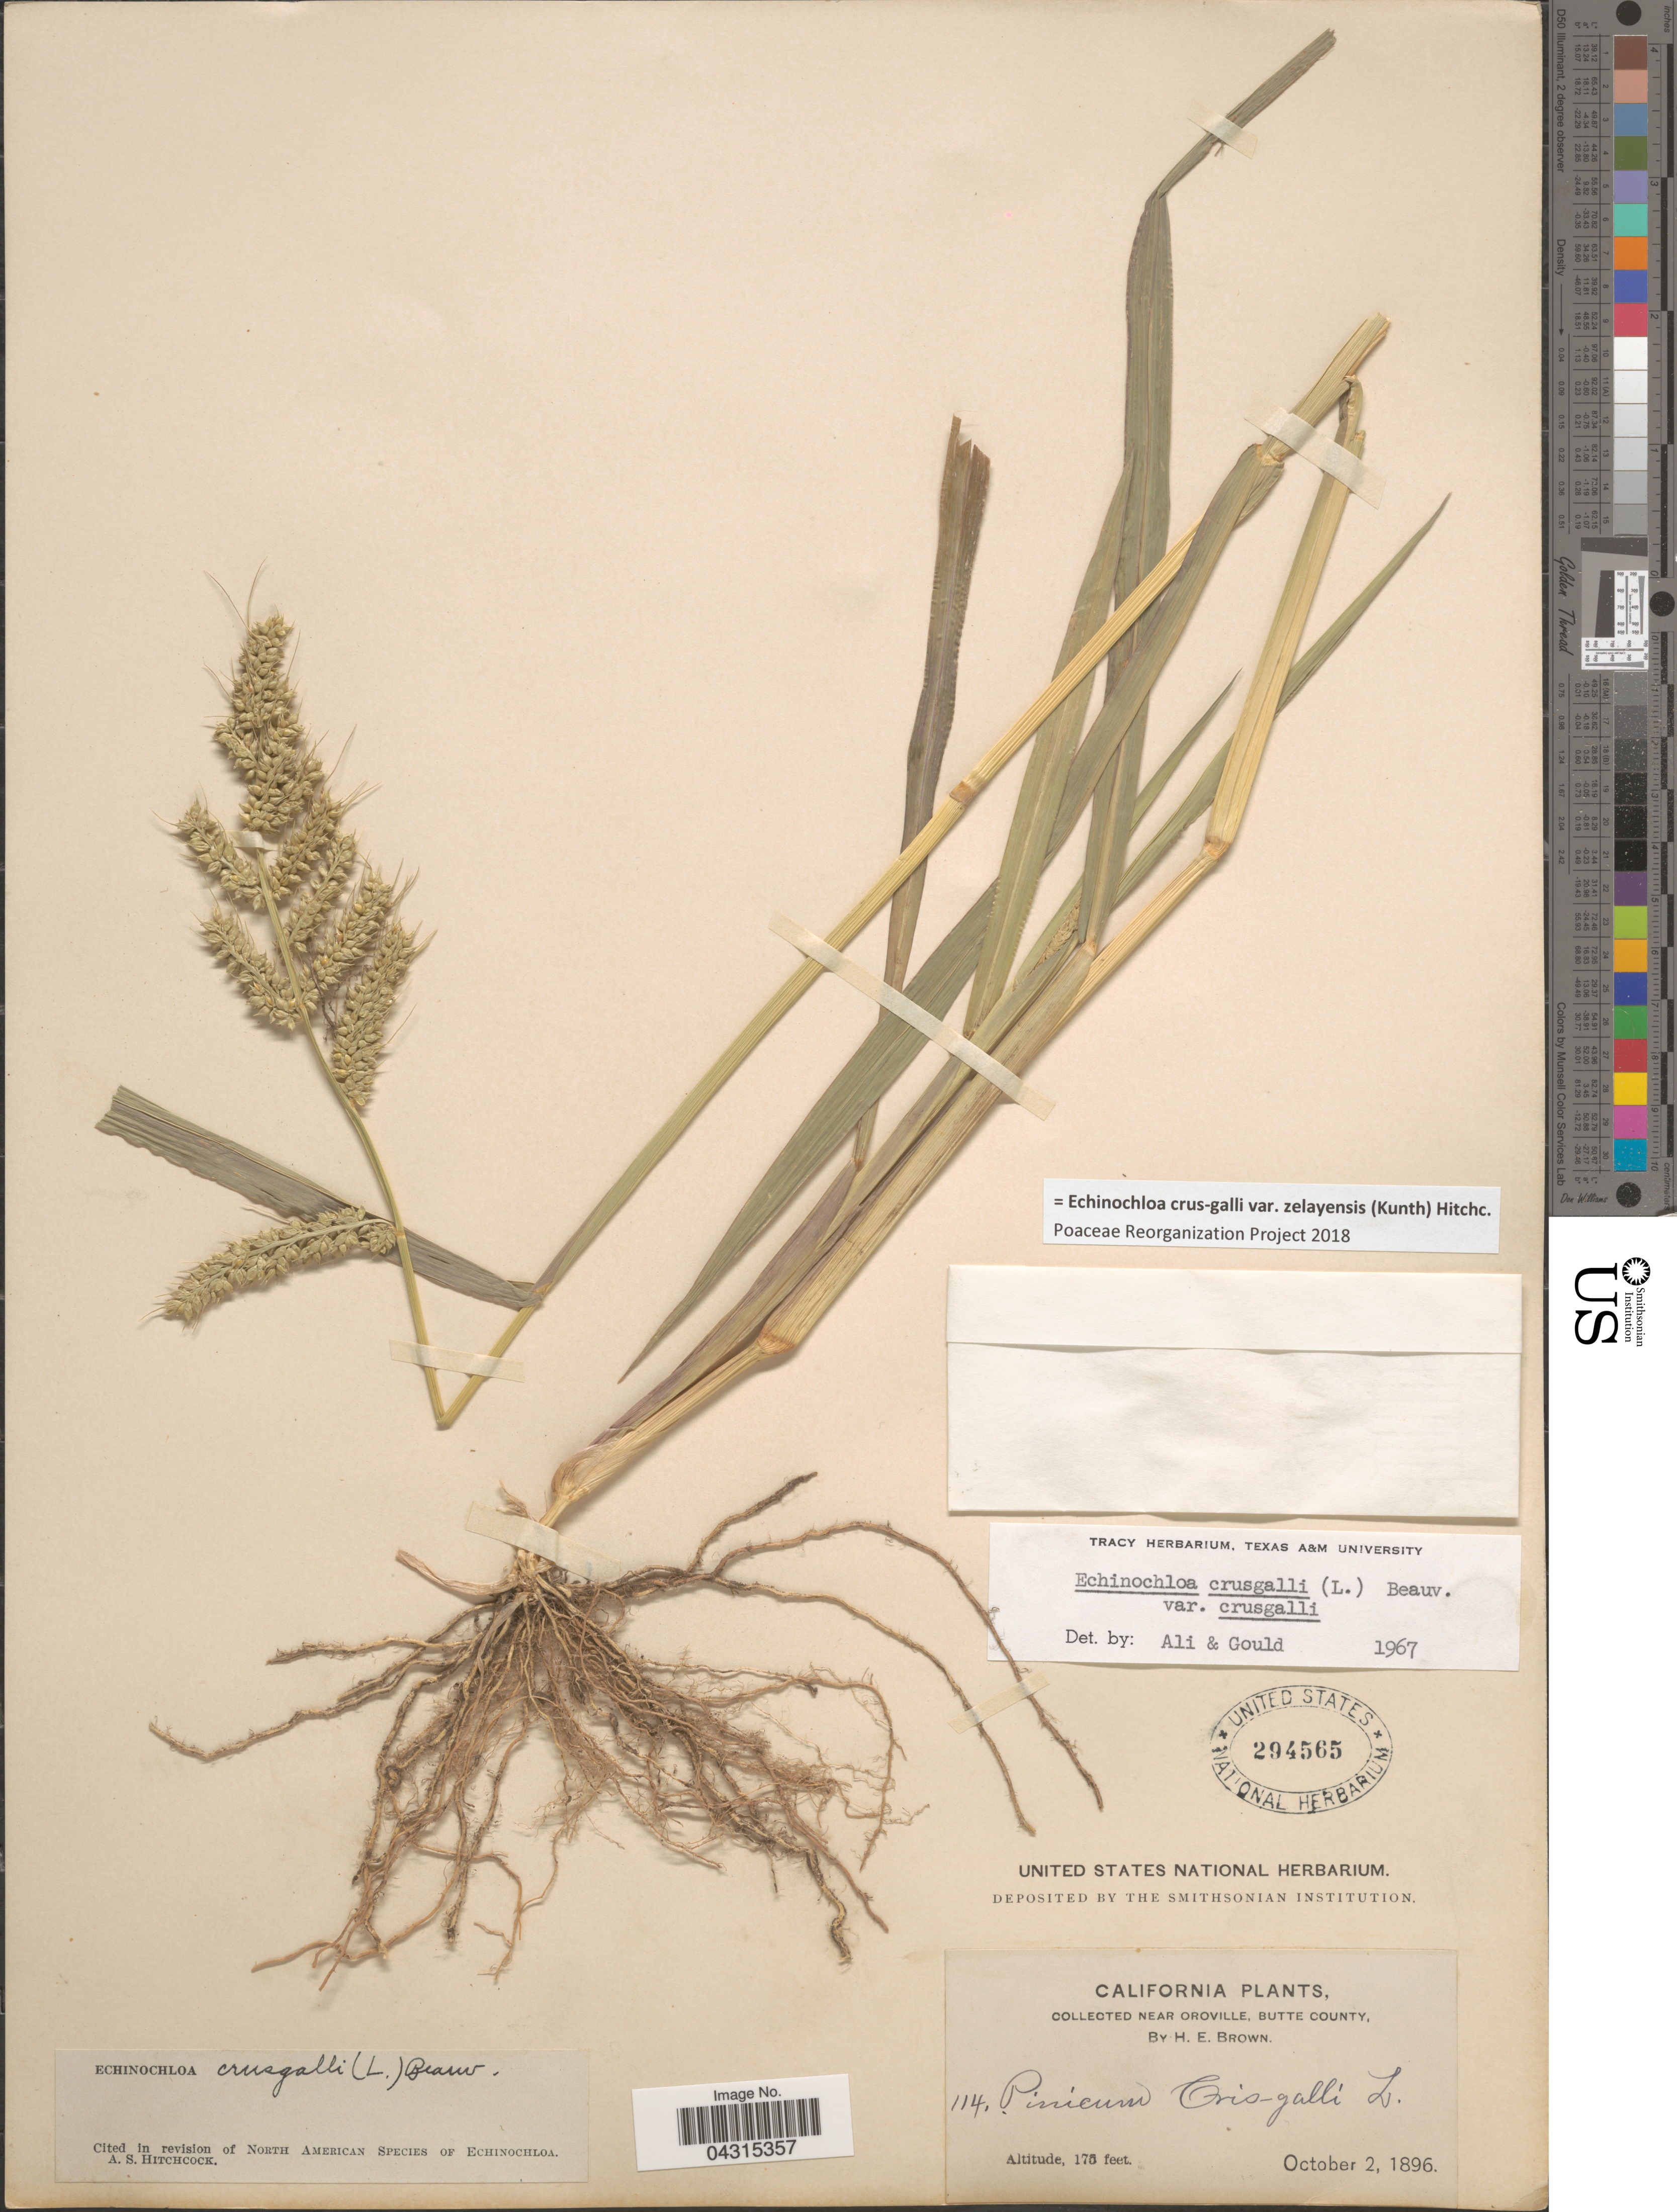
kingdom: Plantae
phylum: Tracheophyta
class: Liliopsida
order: Poales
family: Poaceae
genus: Echinochloa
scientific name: Echinochloa crus-galli var. zelayensis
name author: (Kunth) Hitchc.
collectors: H. E. Brown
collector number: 114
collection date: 1896-10-02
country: United States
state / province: California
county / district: Butte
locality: Near Oroville, Butte County.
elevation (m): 53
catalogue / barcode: US 294565